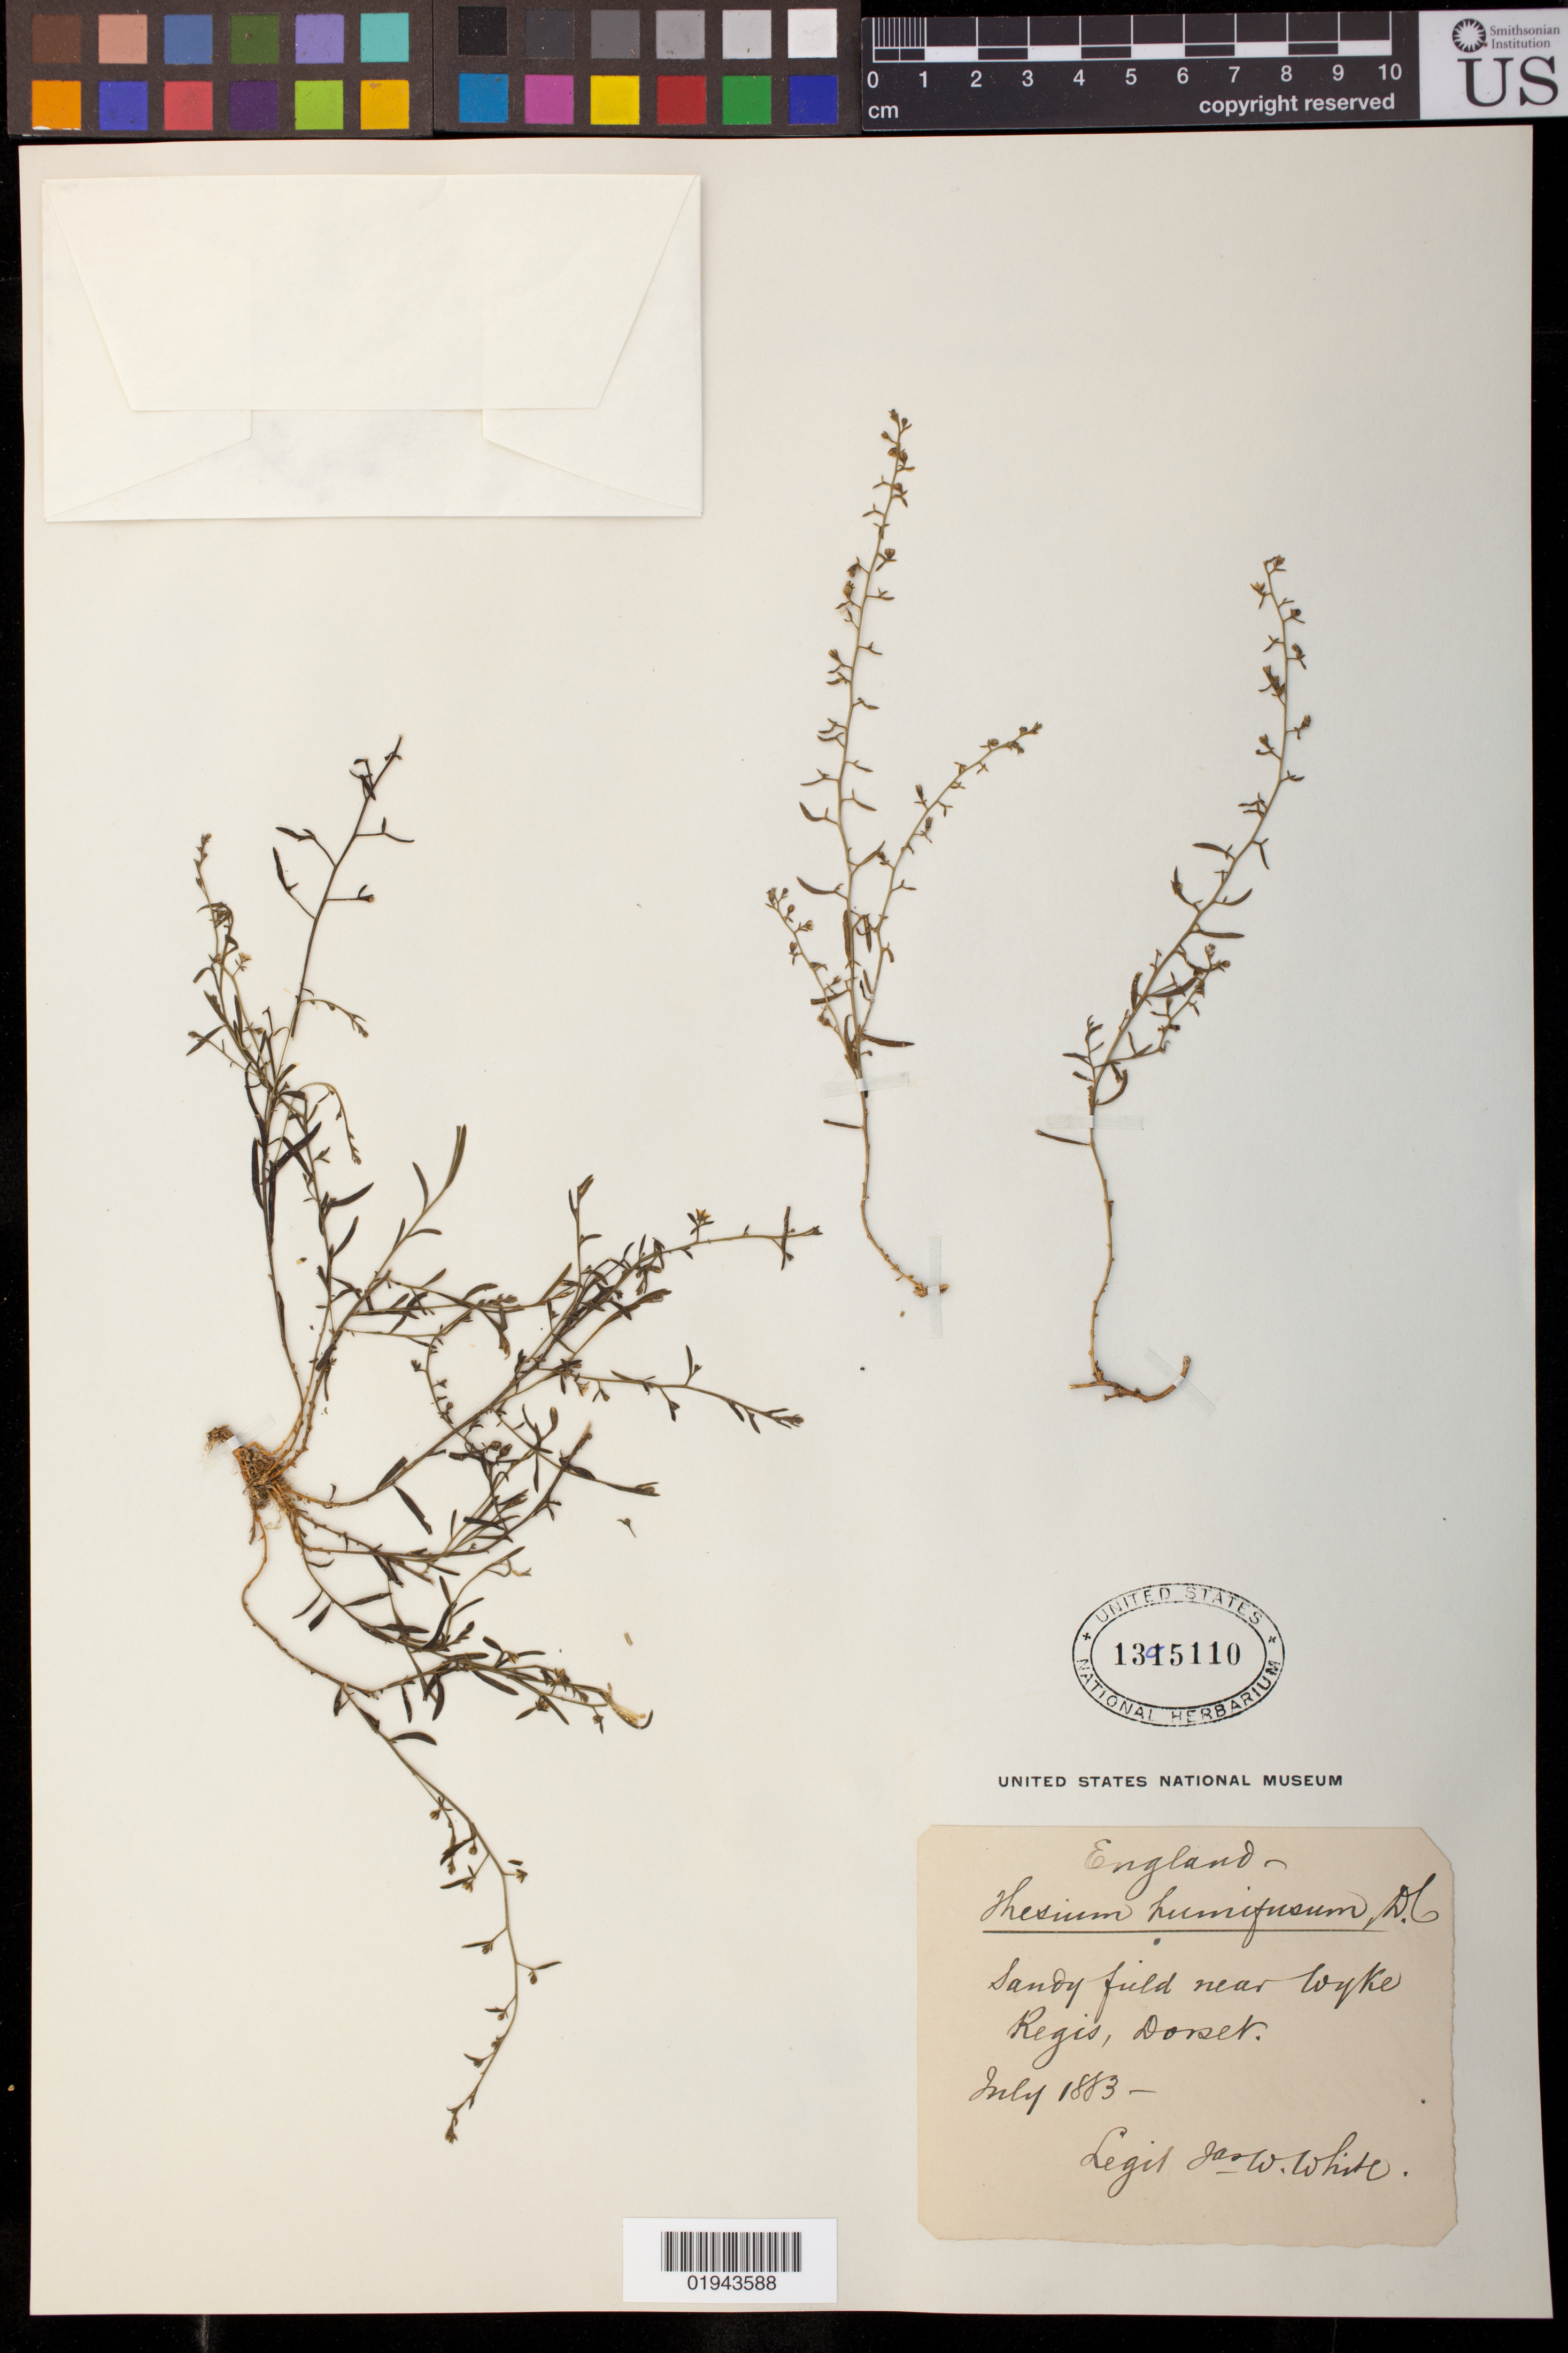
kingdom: Plantae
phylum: Tracheophyta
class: Magnoliopsida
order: Santalales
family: Thesiaceae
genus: Thesium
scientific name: Thesium humifusum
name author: DC.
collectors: J. W. White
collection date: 1883-07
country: United Kingdom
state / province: England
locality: Near Wyke Regis, Dorset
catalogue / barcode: US 1395110